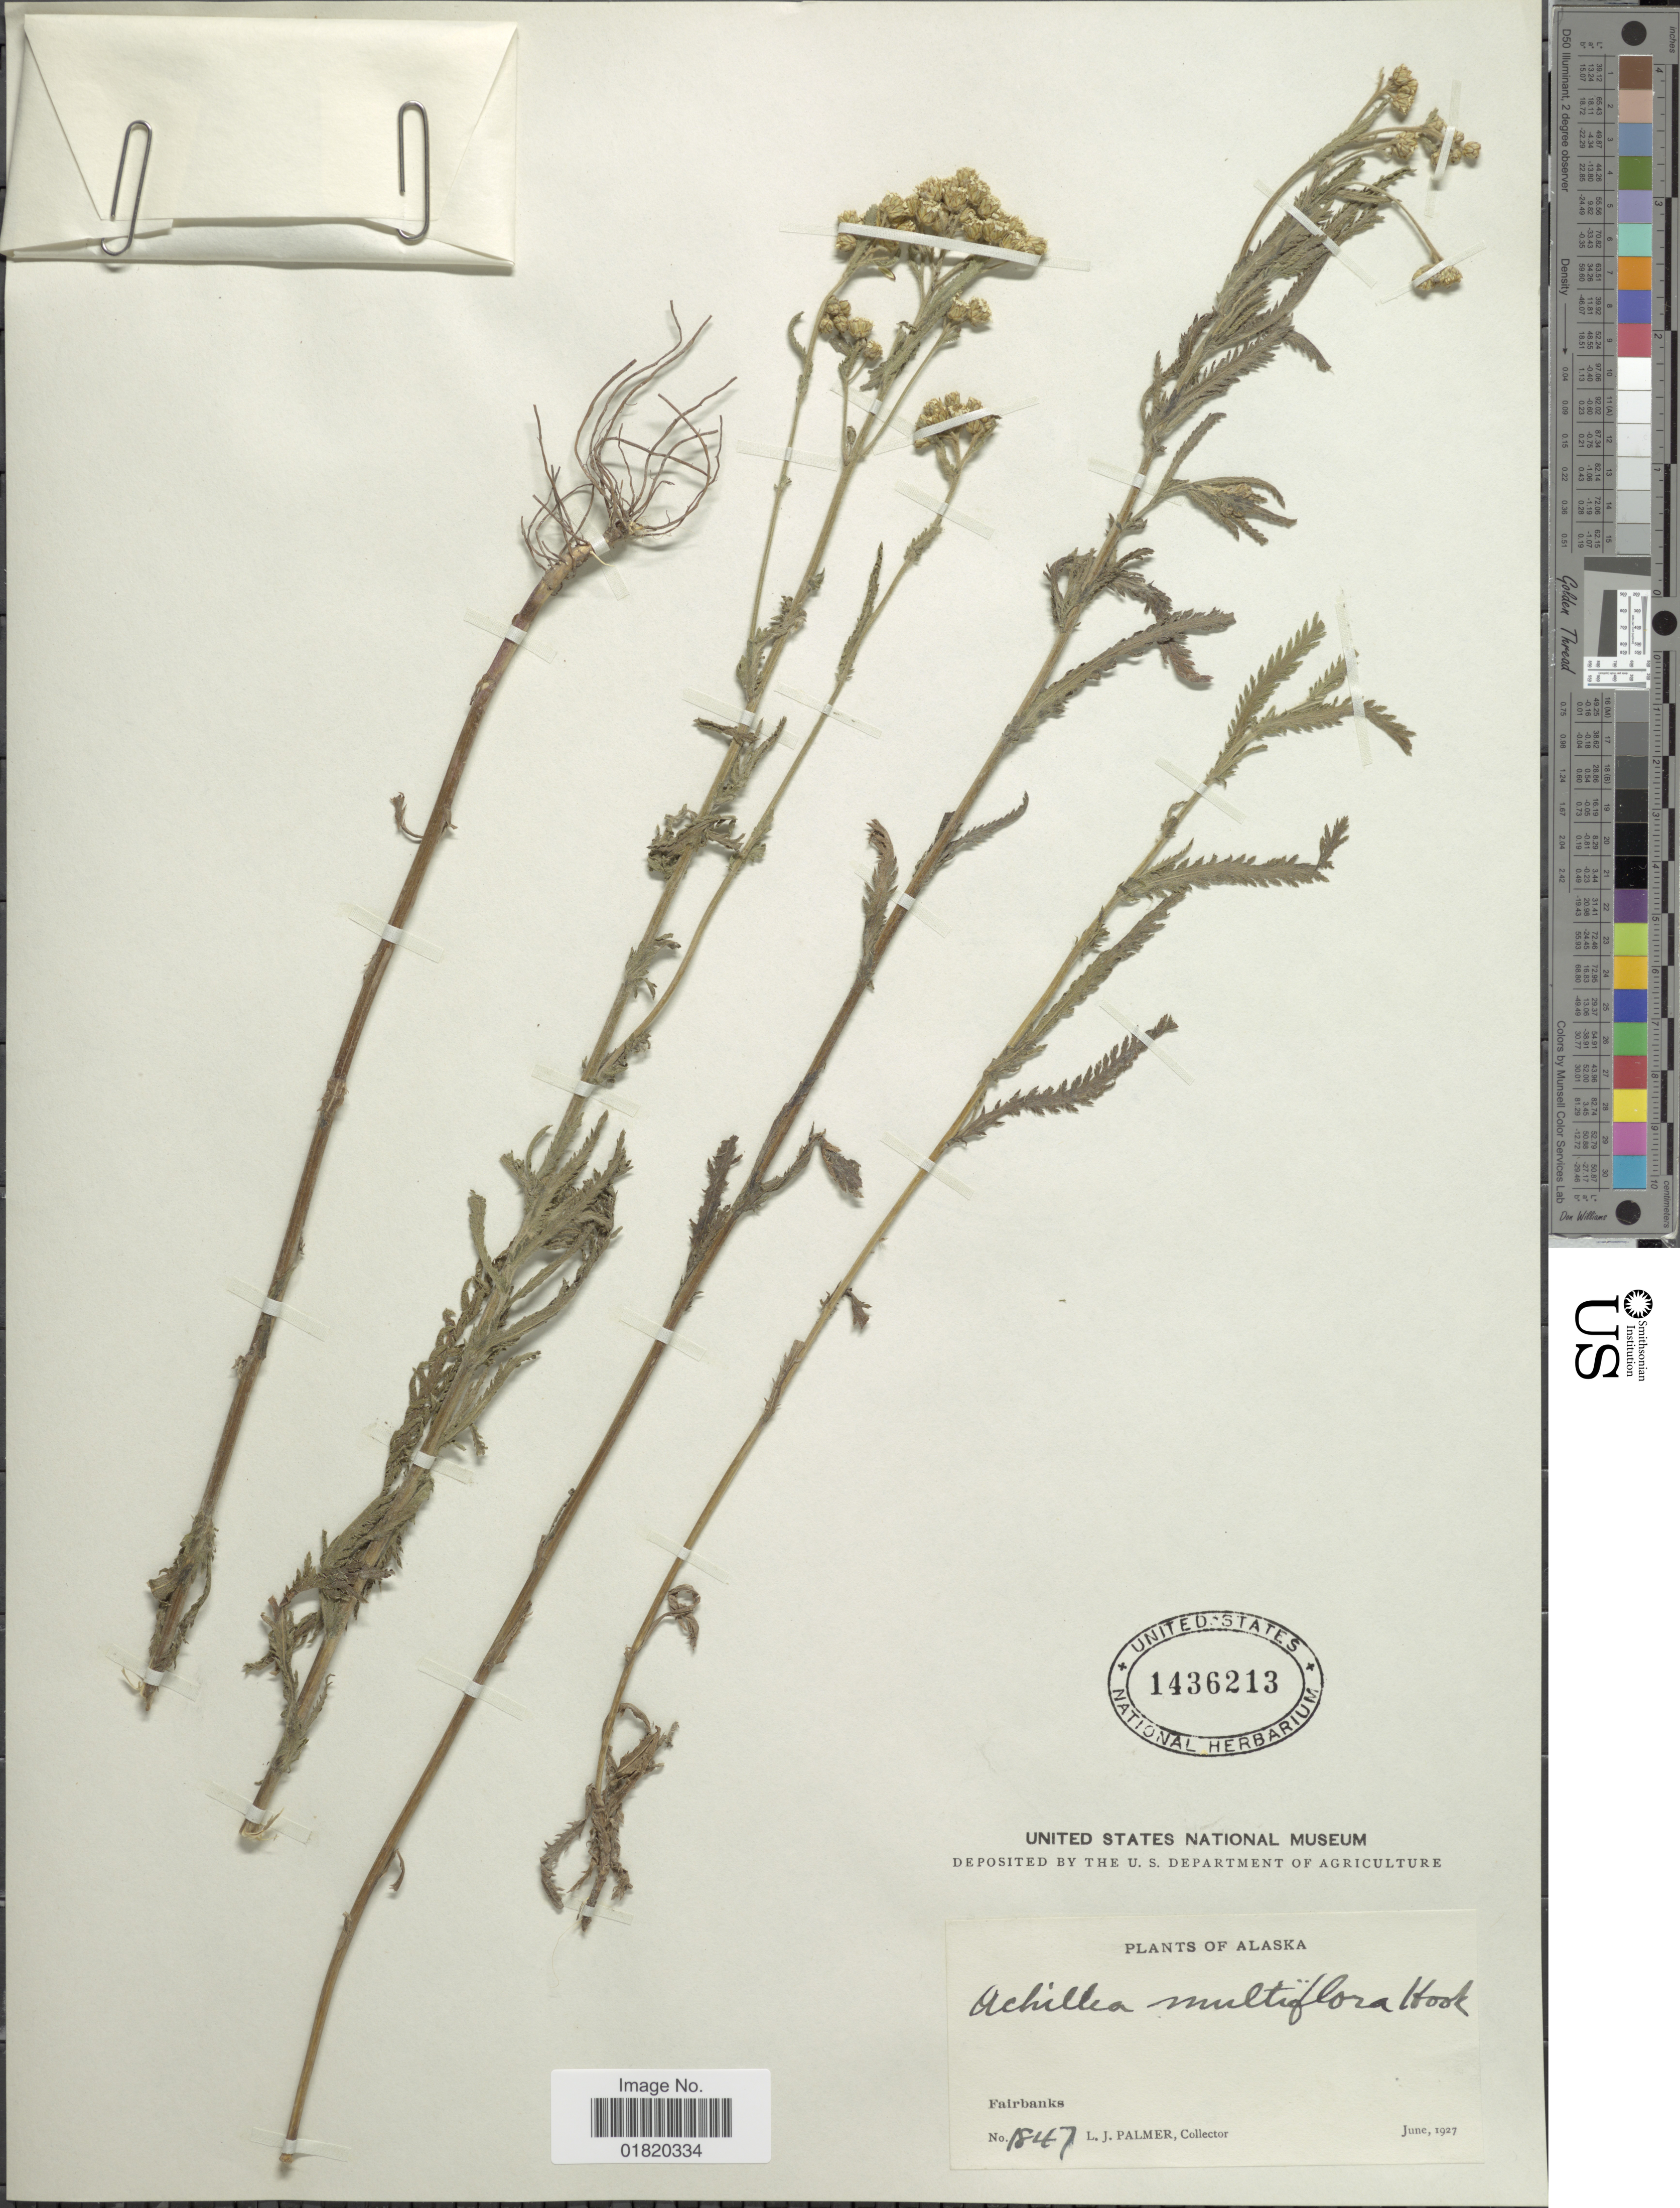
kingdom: Plantae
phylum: Tracheophyta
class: Magnoliopsida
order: Asterales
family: Asteraceae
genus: Achillea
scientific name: Achillea multiflora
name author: Hook.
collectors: L. J. Palmer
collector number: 1847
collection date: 1927-06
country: United States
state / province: Alaska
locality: Fairbanks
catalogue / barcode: US 1436213